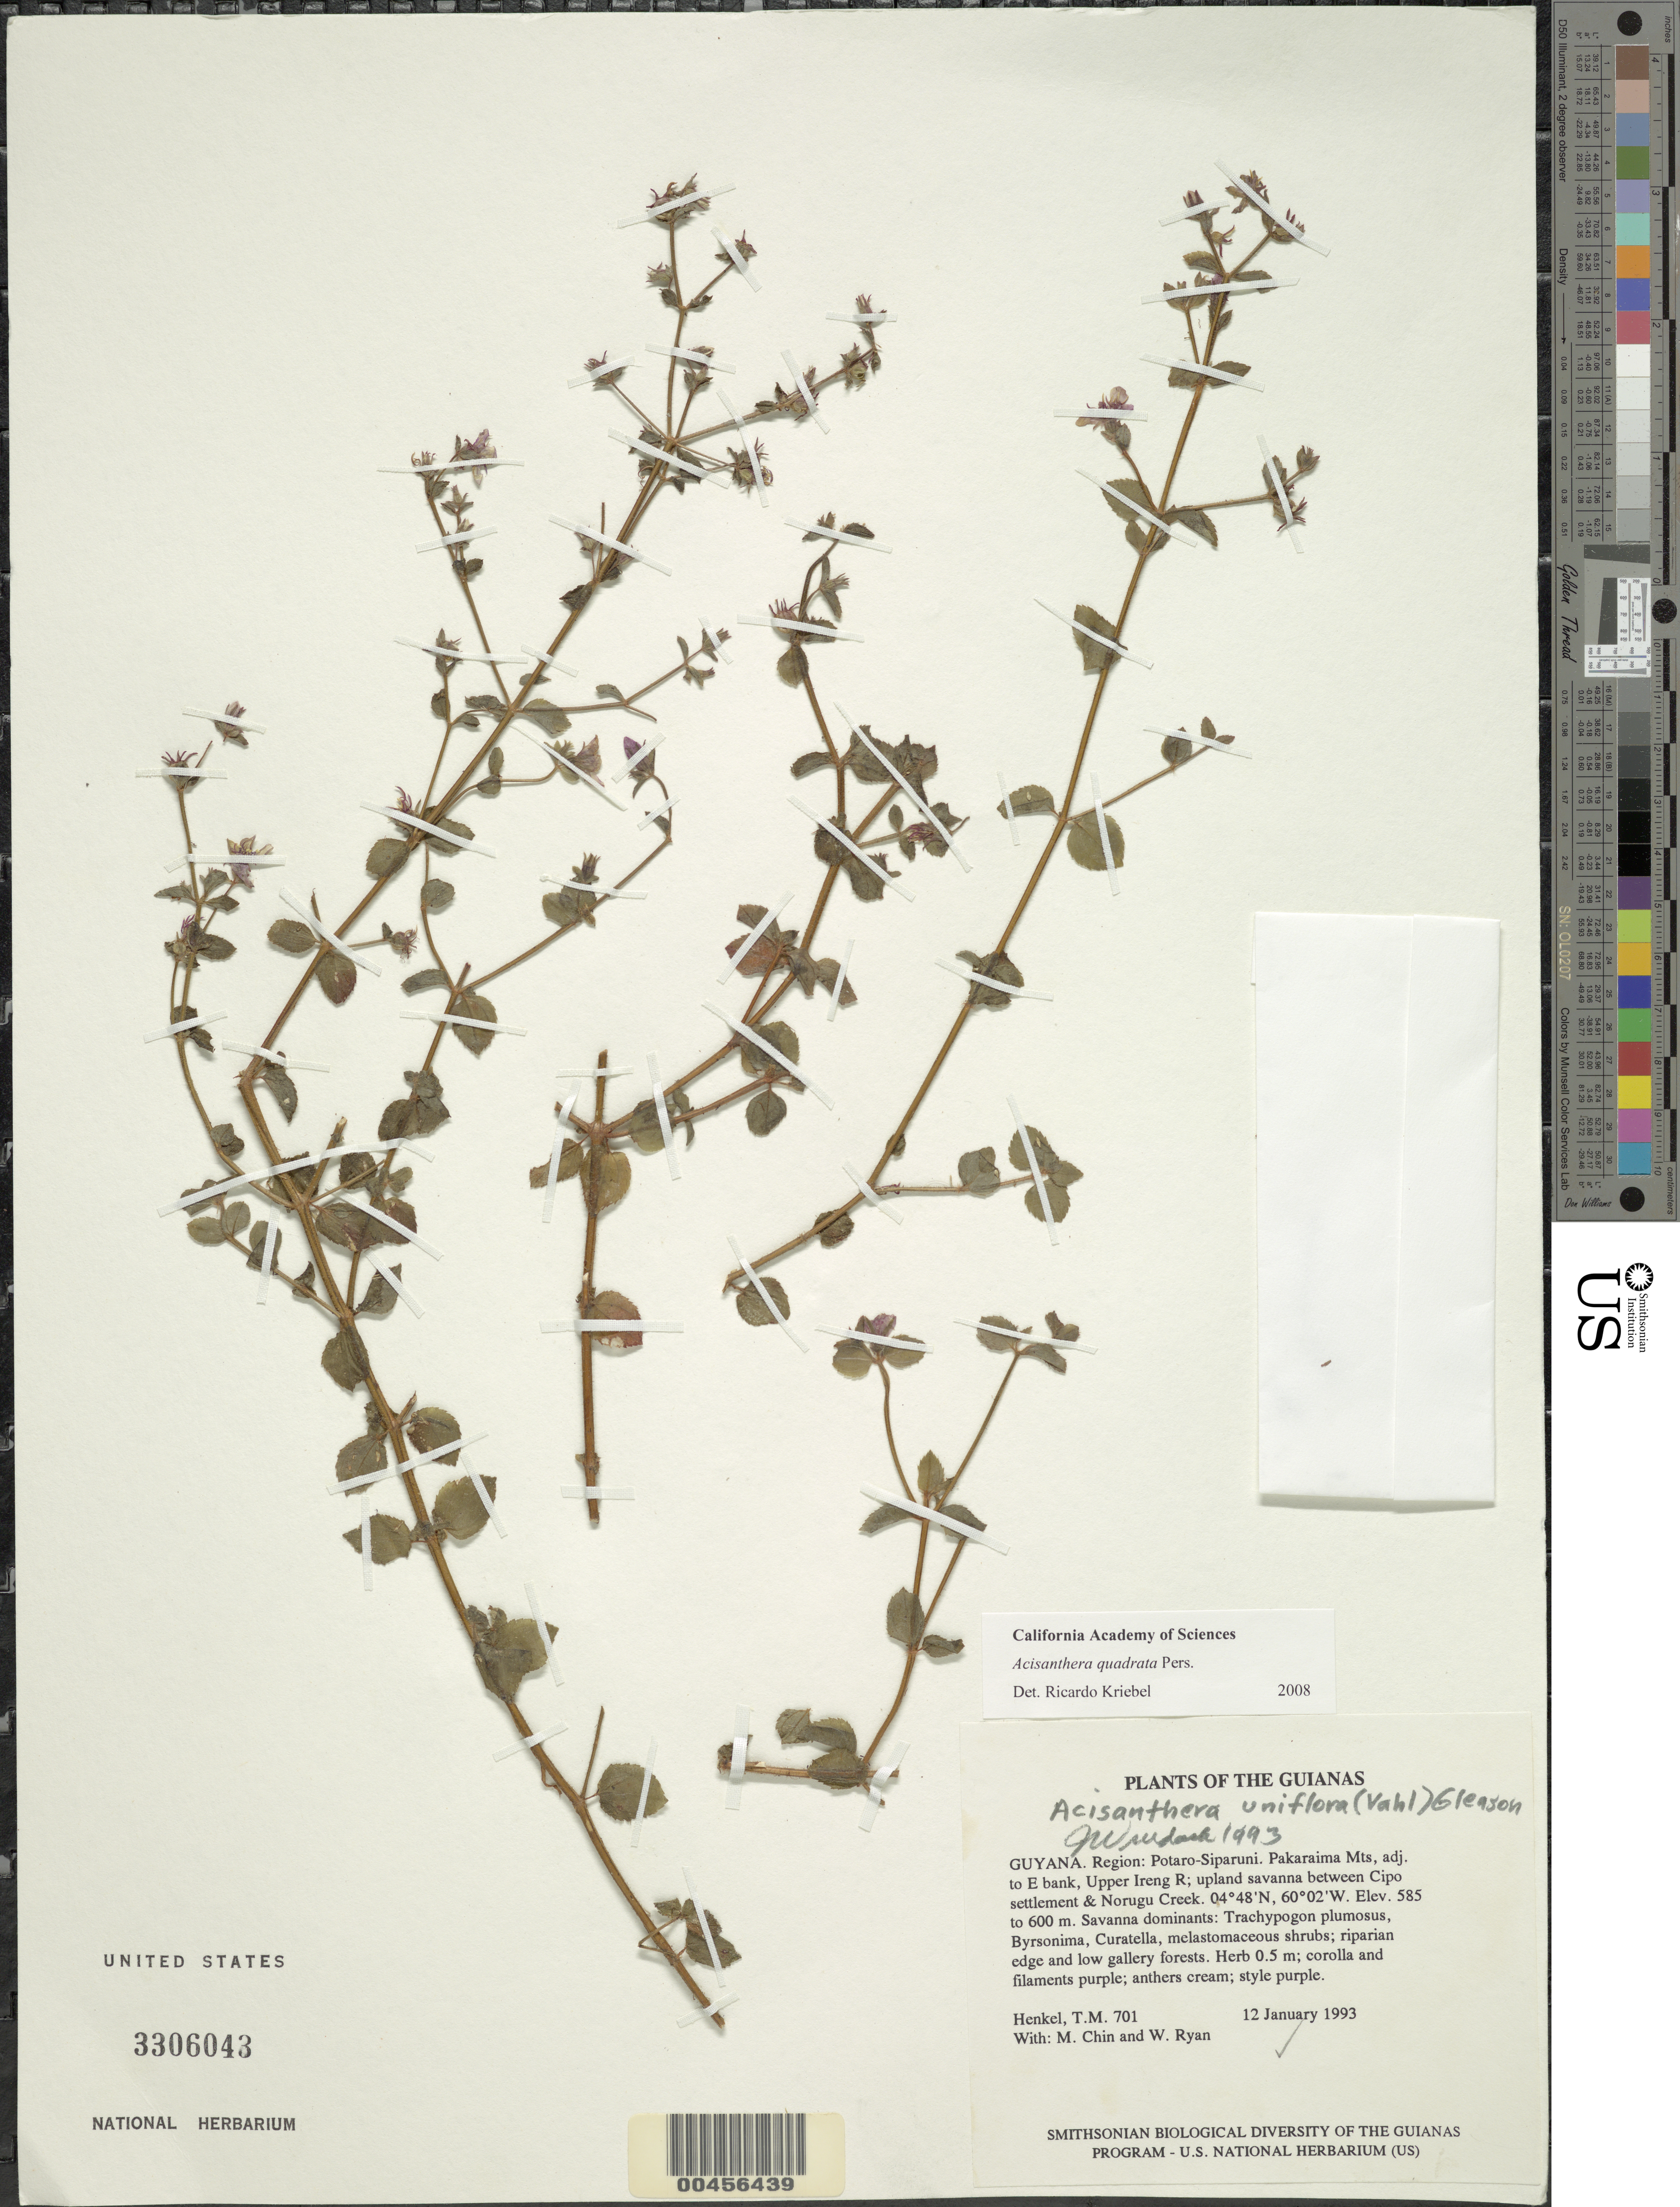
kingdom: Plantae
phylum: Tracheophyta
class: Magnoliopsida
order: Myrtales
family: Melastomataceae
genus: Acisanthera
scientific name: Acisanthera variabilis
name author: Triana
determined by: Nunes da Silva, Diego, (RB), Jardim Botanico do Rio de Janeiro - Herbario (BRAZIL)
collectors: T. Henkel, M. Chin & W. Ryan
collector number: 701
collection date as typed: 12 January 1993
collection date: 1993-01-12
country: Guyana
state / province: Potaro-Siparuni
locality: Pakaraima Mts, adj. to E bank, Upper Ireng R; between Cipo settlement & Norugu Creek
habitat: Savanna; includes riparian edge forest and low gallery forest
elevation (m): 585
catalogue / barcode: US 3306043